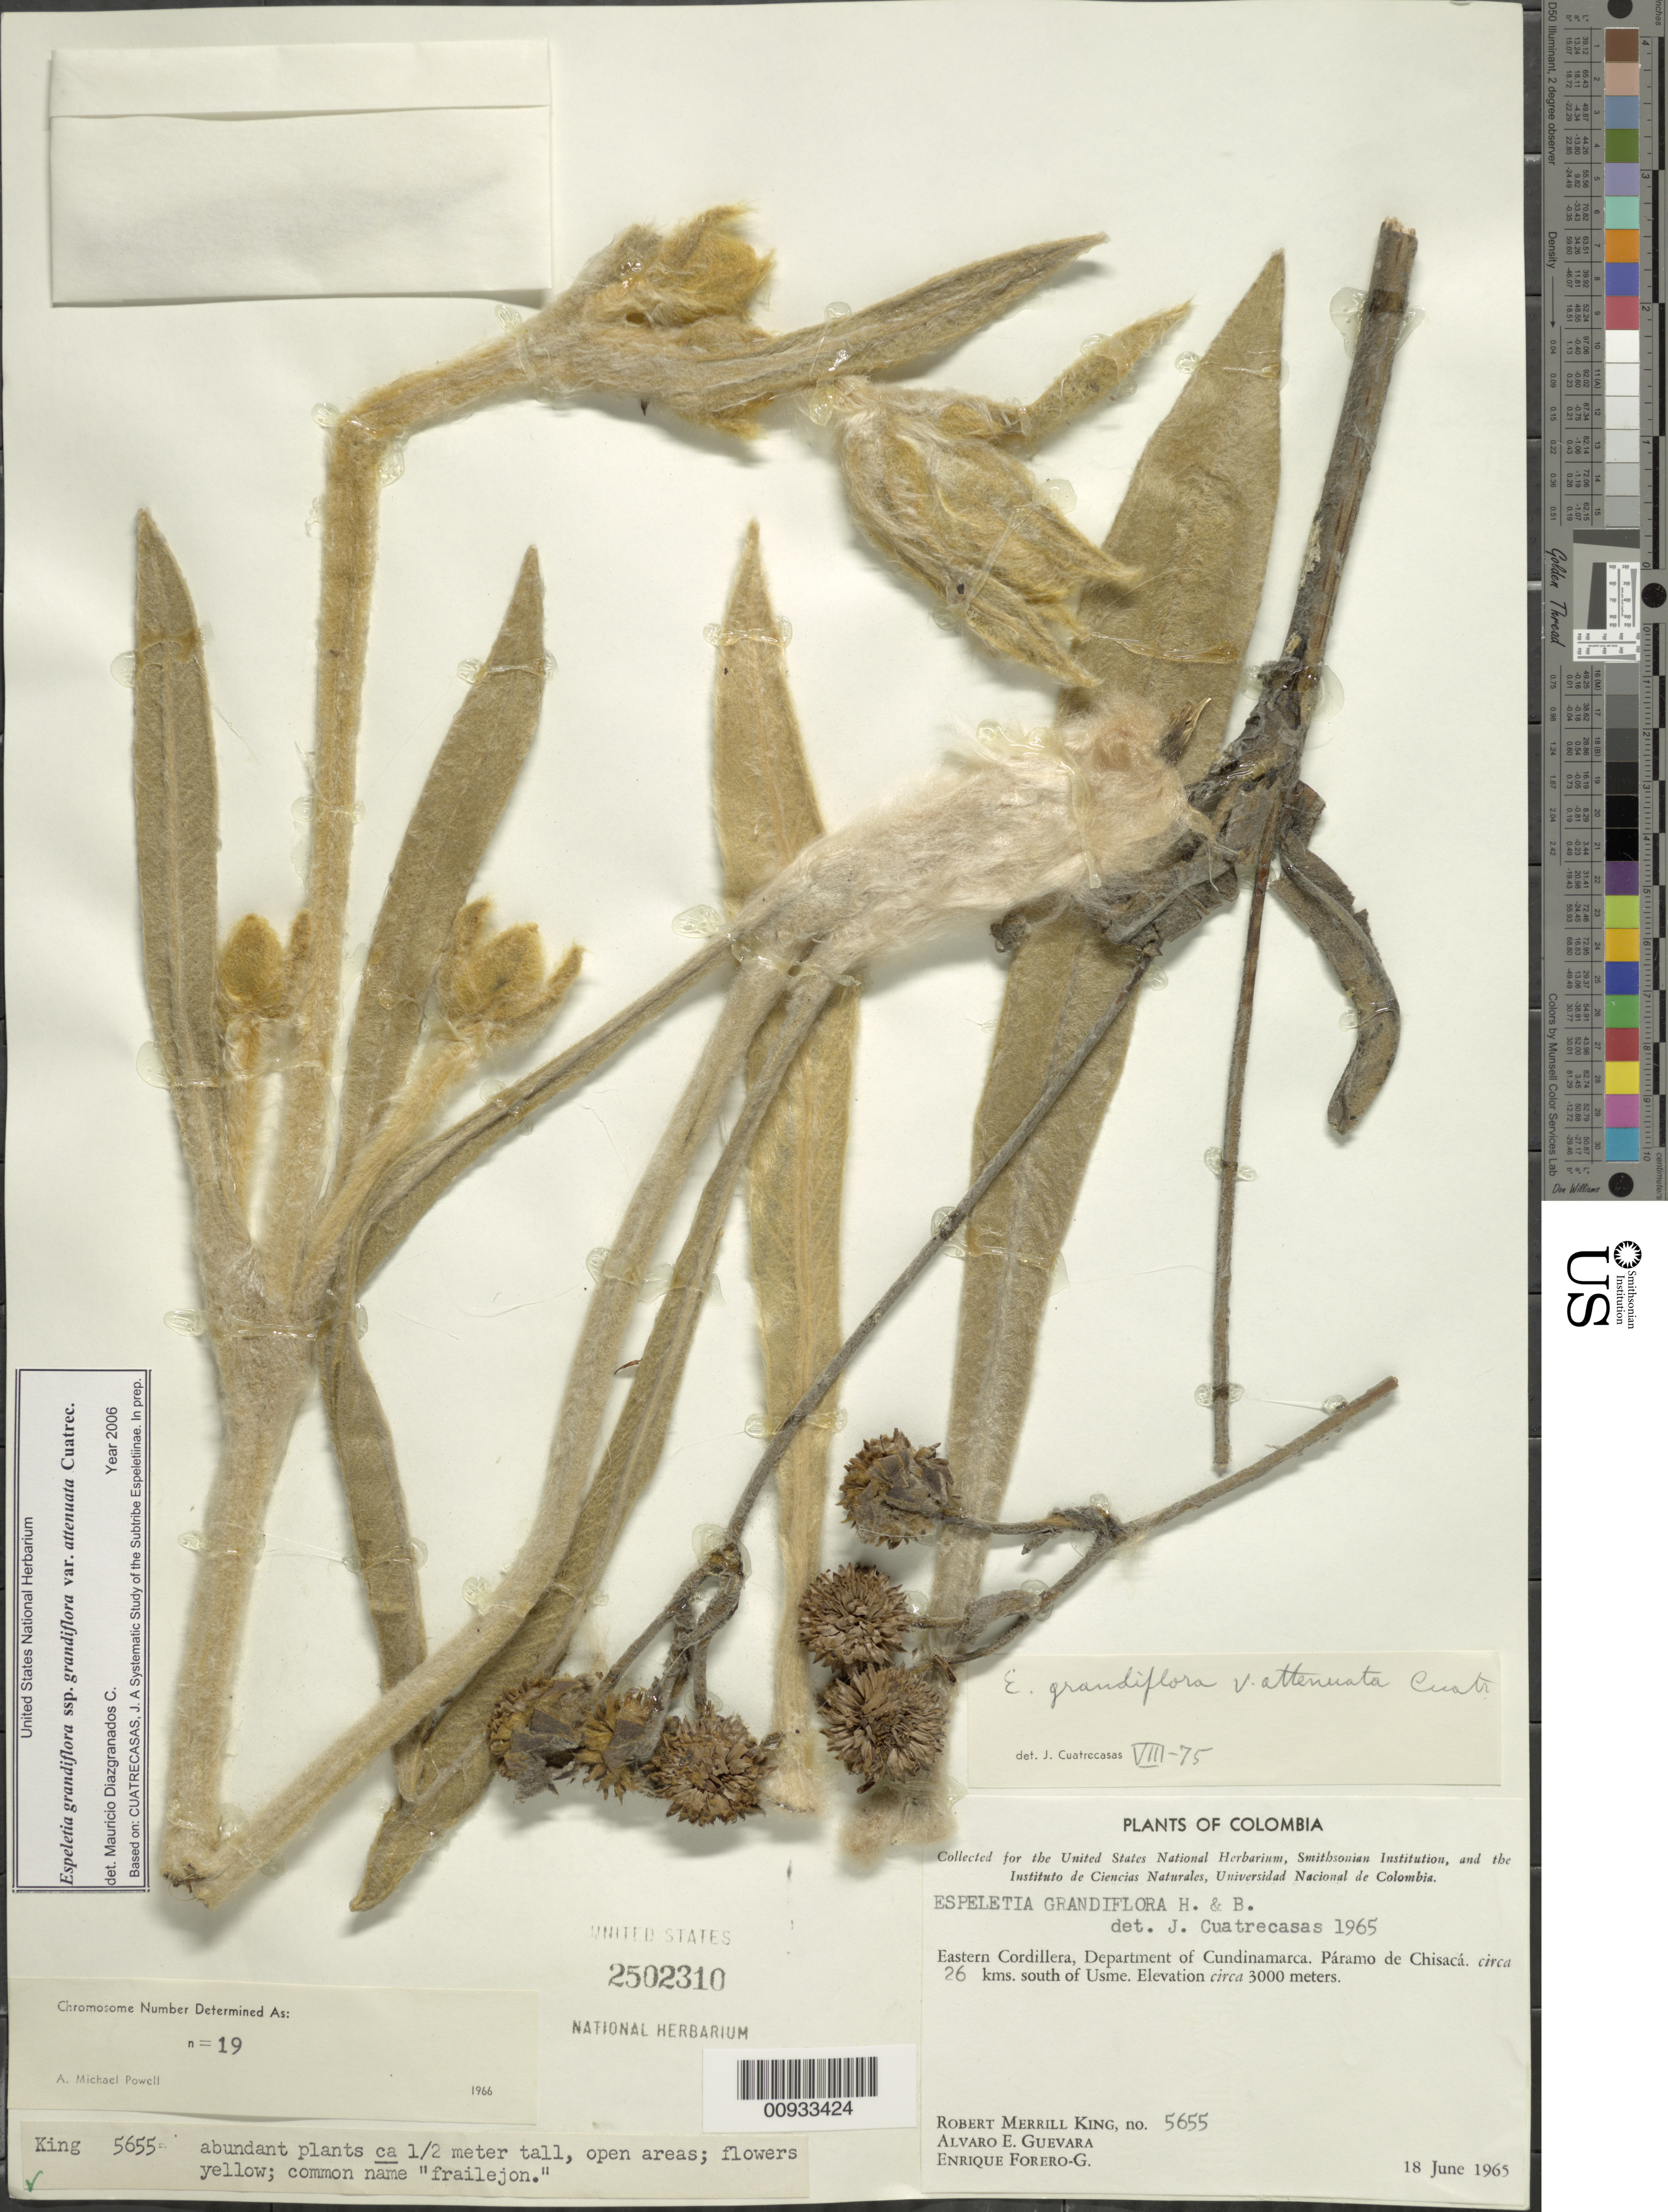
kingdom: Plantae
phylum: Tracheophyta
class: Magnoliopsida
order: Asterales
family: Asteraceae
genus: Espeletia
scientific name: Espeletia grandiflora var. attenuata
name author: Cuatrec.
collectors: R. M. King, A. E. Guevara & E. Forero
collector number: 5655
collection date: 1965-06-18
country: Colombia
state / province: Cundinamarca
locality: Páramo de Chisacá. ca, 26 km S of Usme, Eastern Cordillera.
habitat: Open areas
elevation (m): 3000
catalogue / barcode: US 2502310